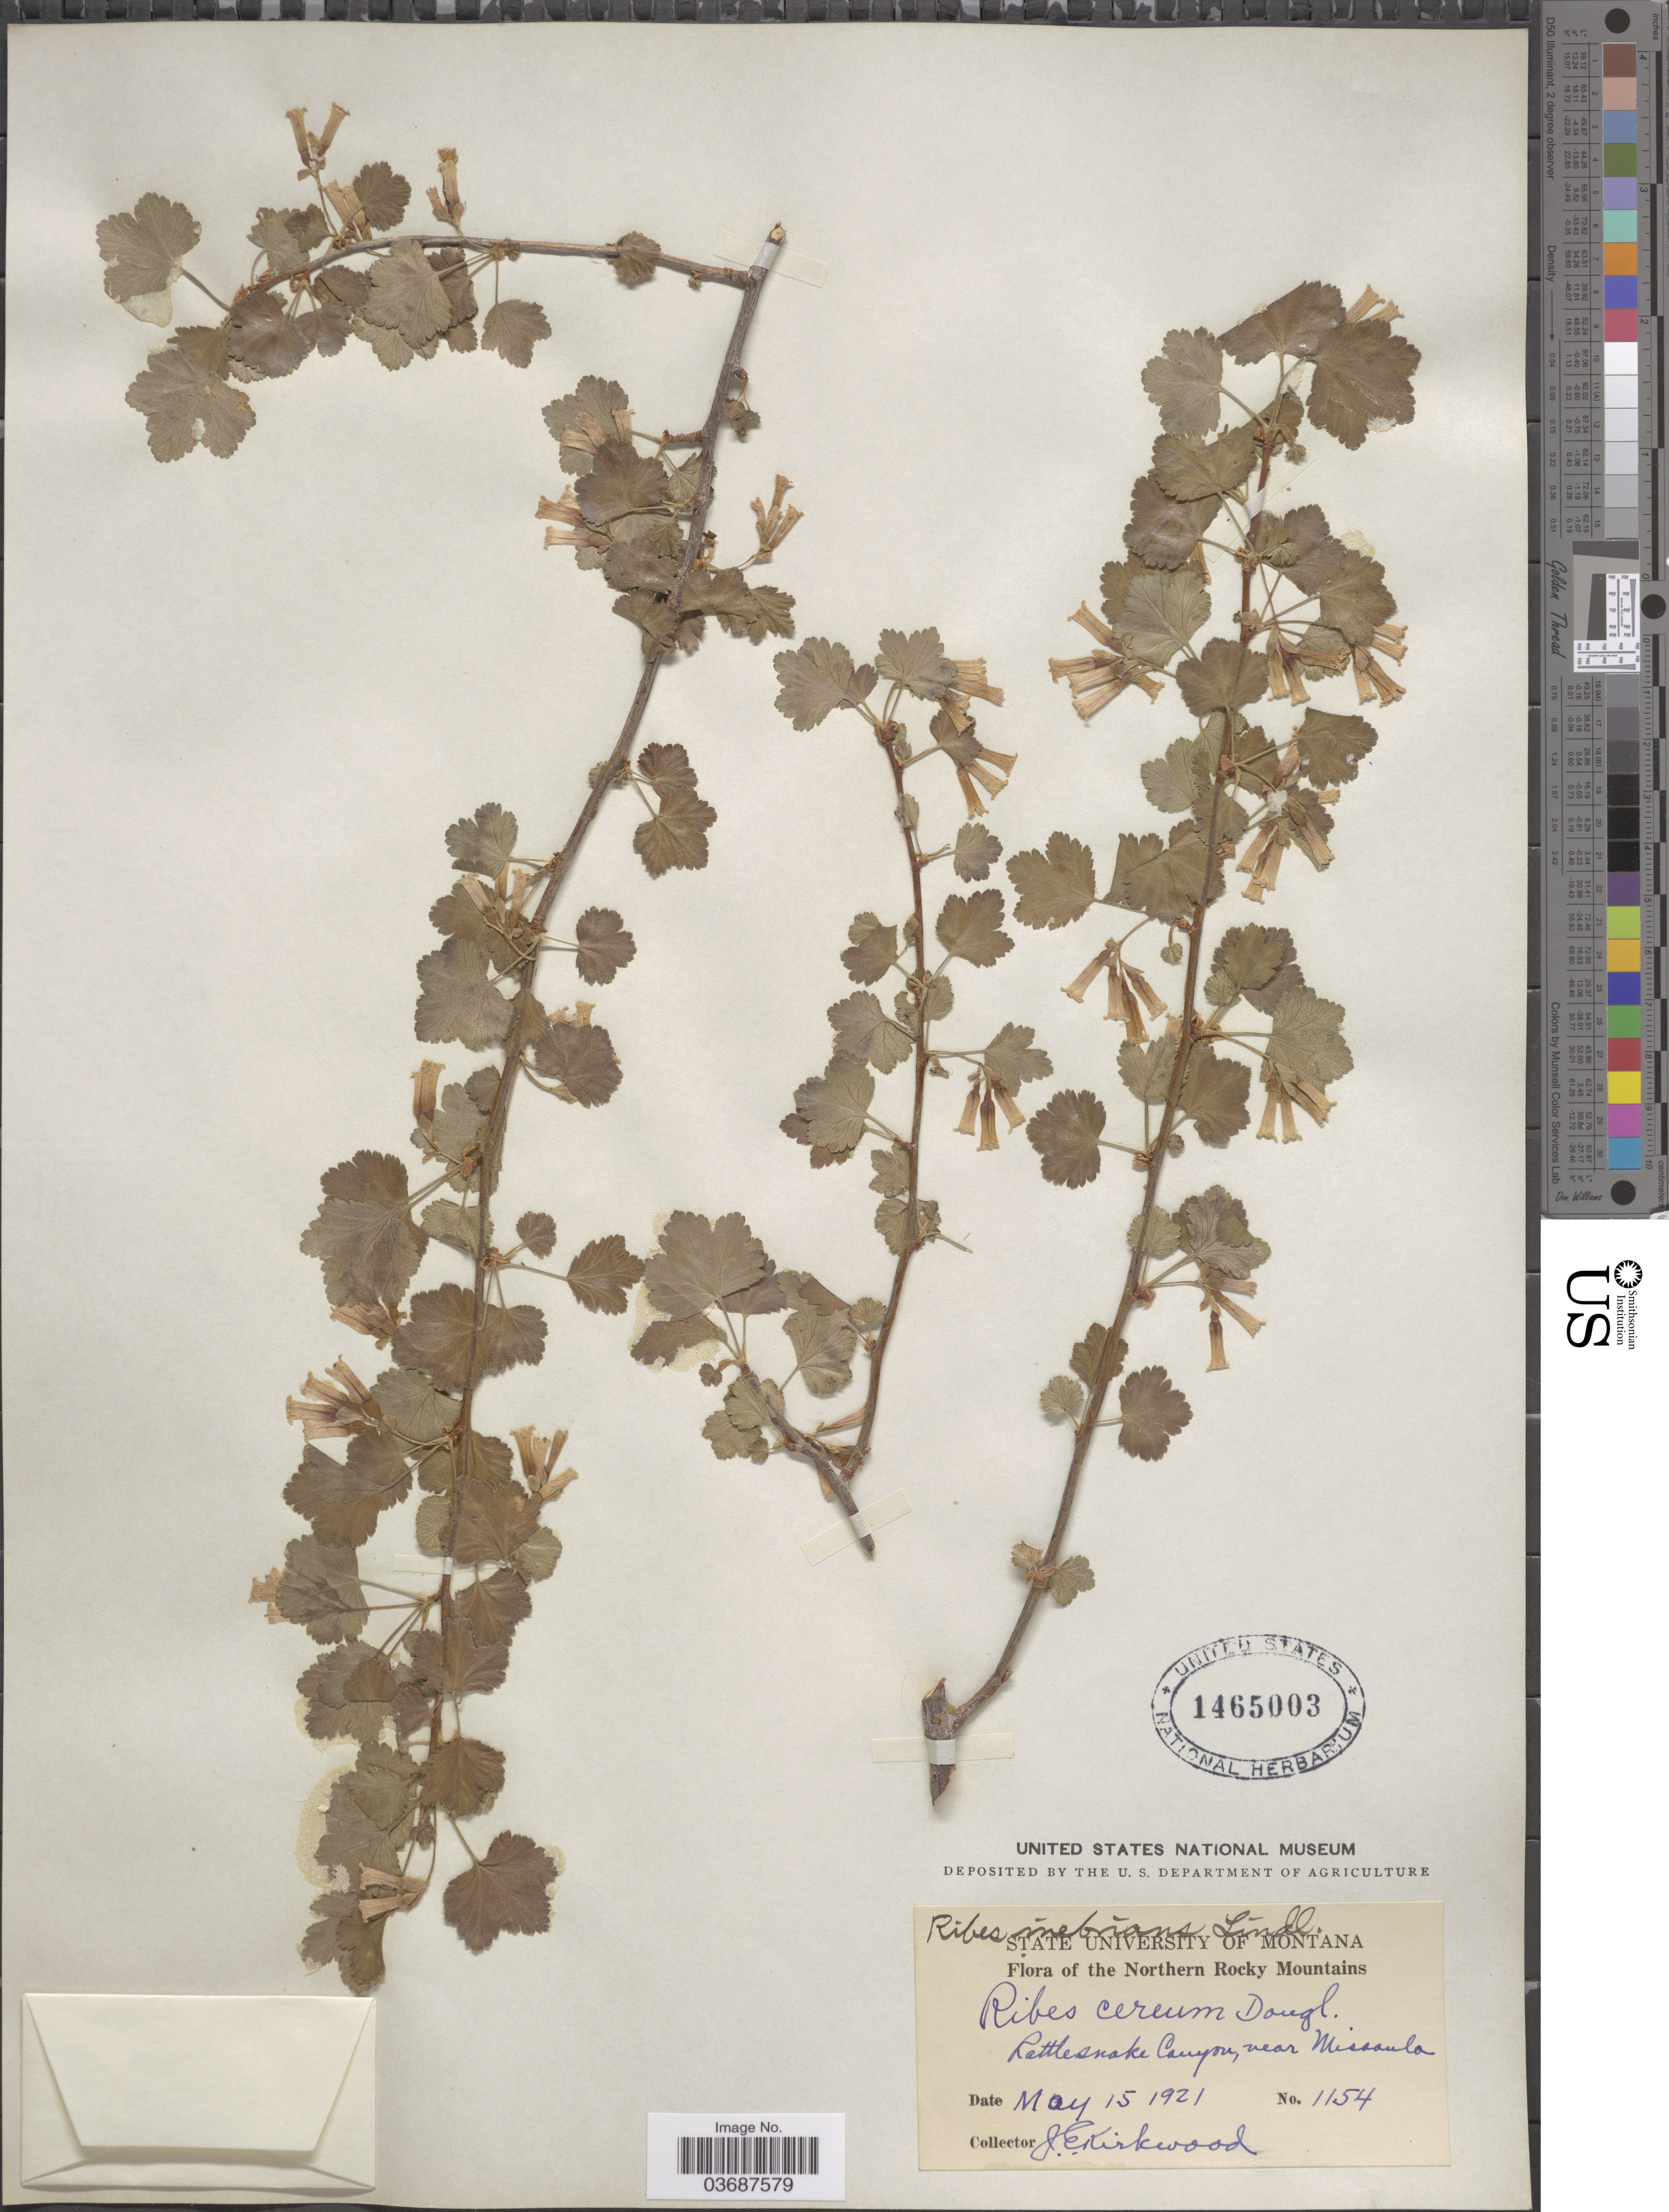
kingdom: Plantae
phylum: Tracheophyta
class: Magnoliopsida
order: Saxifragales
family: Grossulariaceae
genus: Ribes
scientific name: Ribes inebrians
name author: Lindl.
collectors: J. Kirkwood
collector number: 1154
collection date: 1921-05-15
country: United States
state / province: Montana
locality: The Northern Rocky Mountains. Rattlesnake Canyon, near Missoula.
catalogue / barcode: US 1465003